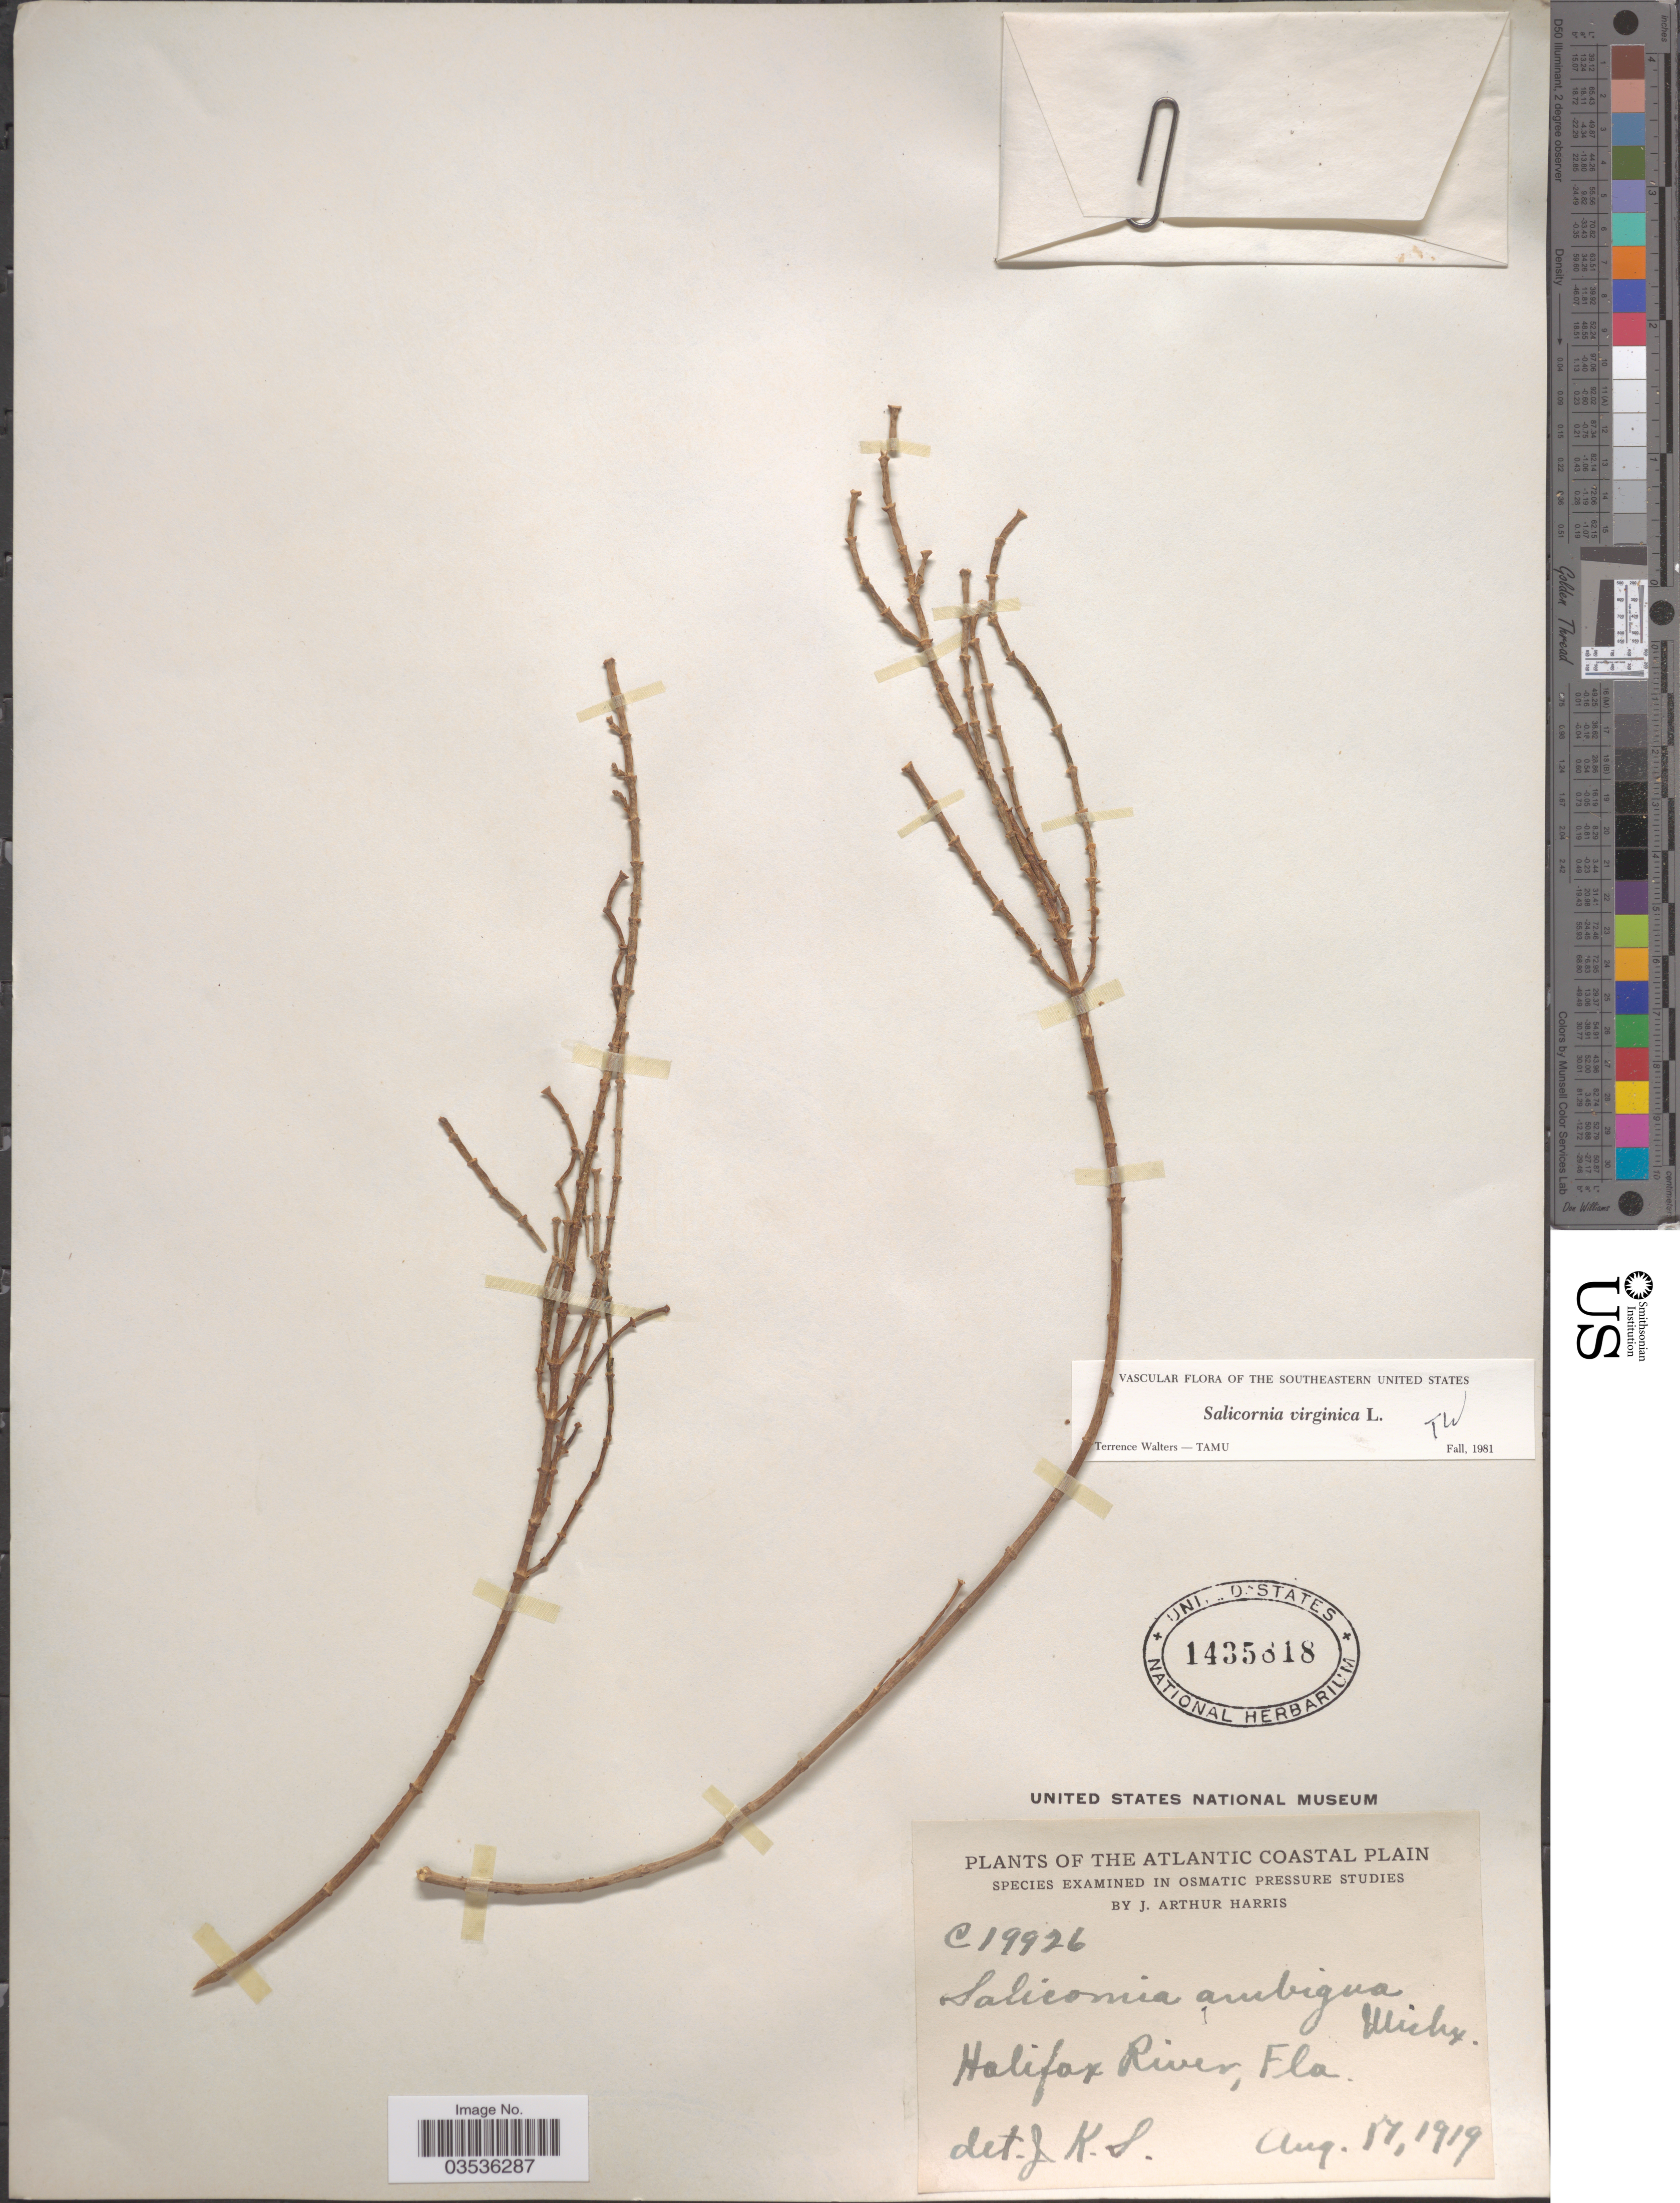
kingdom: Plantae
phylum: Tracheophyta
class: Magnoliopsida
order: Caryophyllales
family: Amaranthaceae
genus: Salicornia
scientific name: Salicornia ambigua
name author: Michx.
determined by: Strong, Mark T., (BOT), Smithsonian Institution - National Museum of Natural History (UNITED STATES)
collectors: J. A. Harris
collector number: C19926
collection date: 1919-08-17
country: United States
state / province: Florida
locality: Halifax River. The Atlantic Coastal Plain.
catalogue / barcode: US 1435818